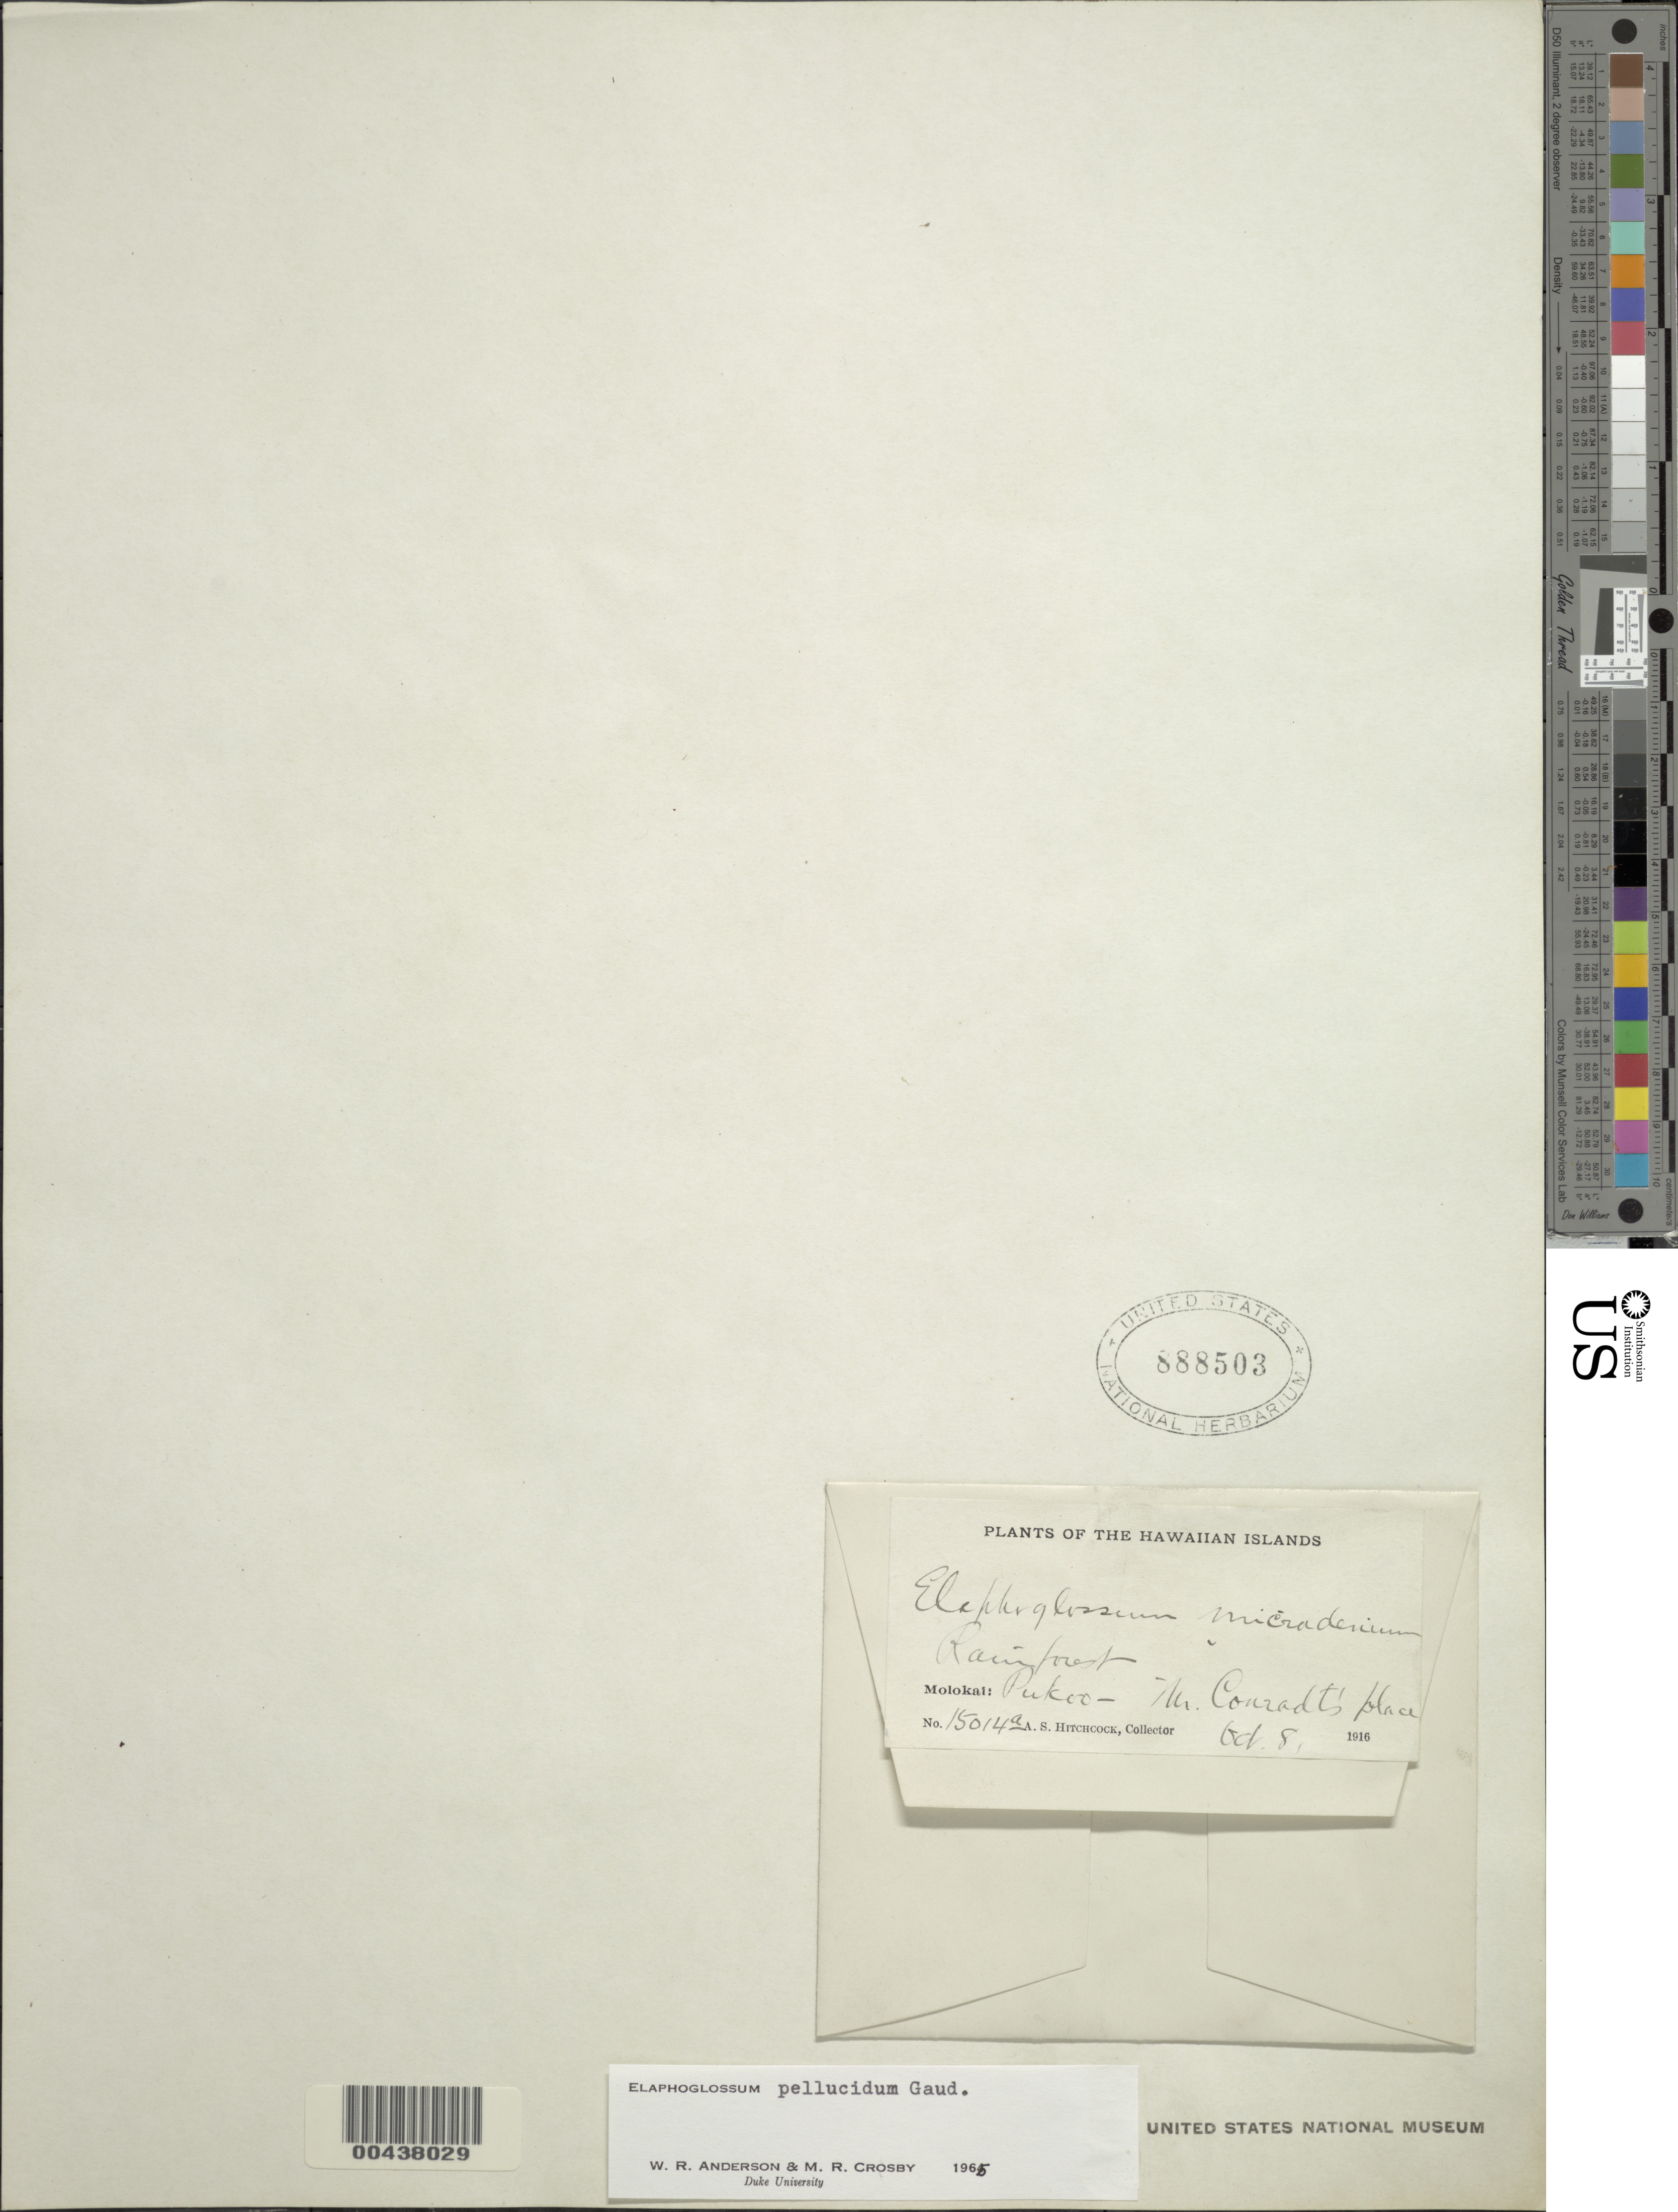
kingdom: Plantae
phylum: Tracheophyta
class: Polypodiopsida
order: Polypodiales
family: Dryopteridaceae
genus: Elaphoglossum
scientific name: Elaphoglossum pellucidum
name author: Gaudich.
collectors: A. S. Hitchcock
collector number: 15014a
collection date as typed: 8 Oct 1916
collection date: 1916-10-08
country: United States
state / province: Hawaii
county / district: Maui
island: Moloka'i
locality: Pukoo - Mr. Conradt's place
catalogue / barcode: US 888503